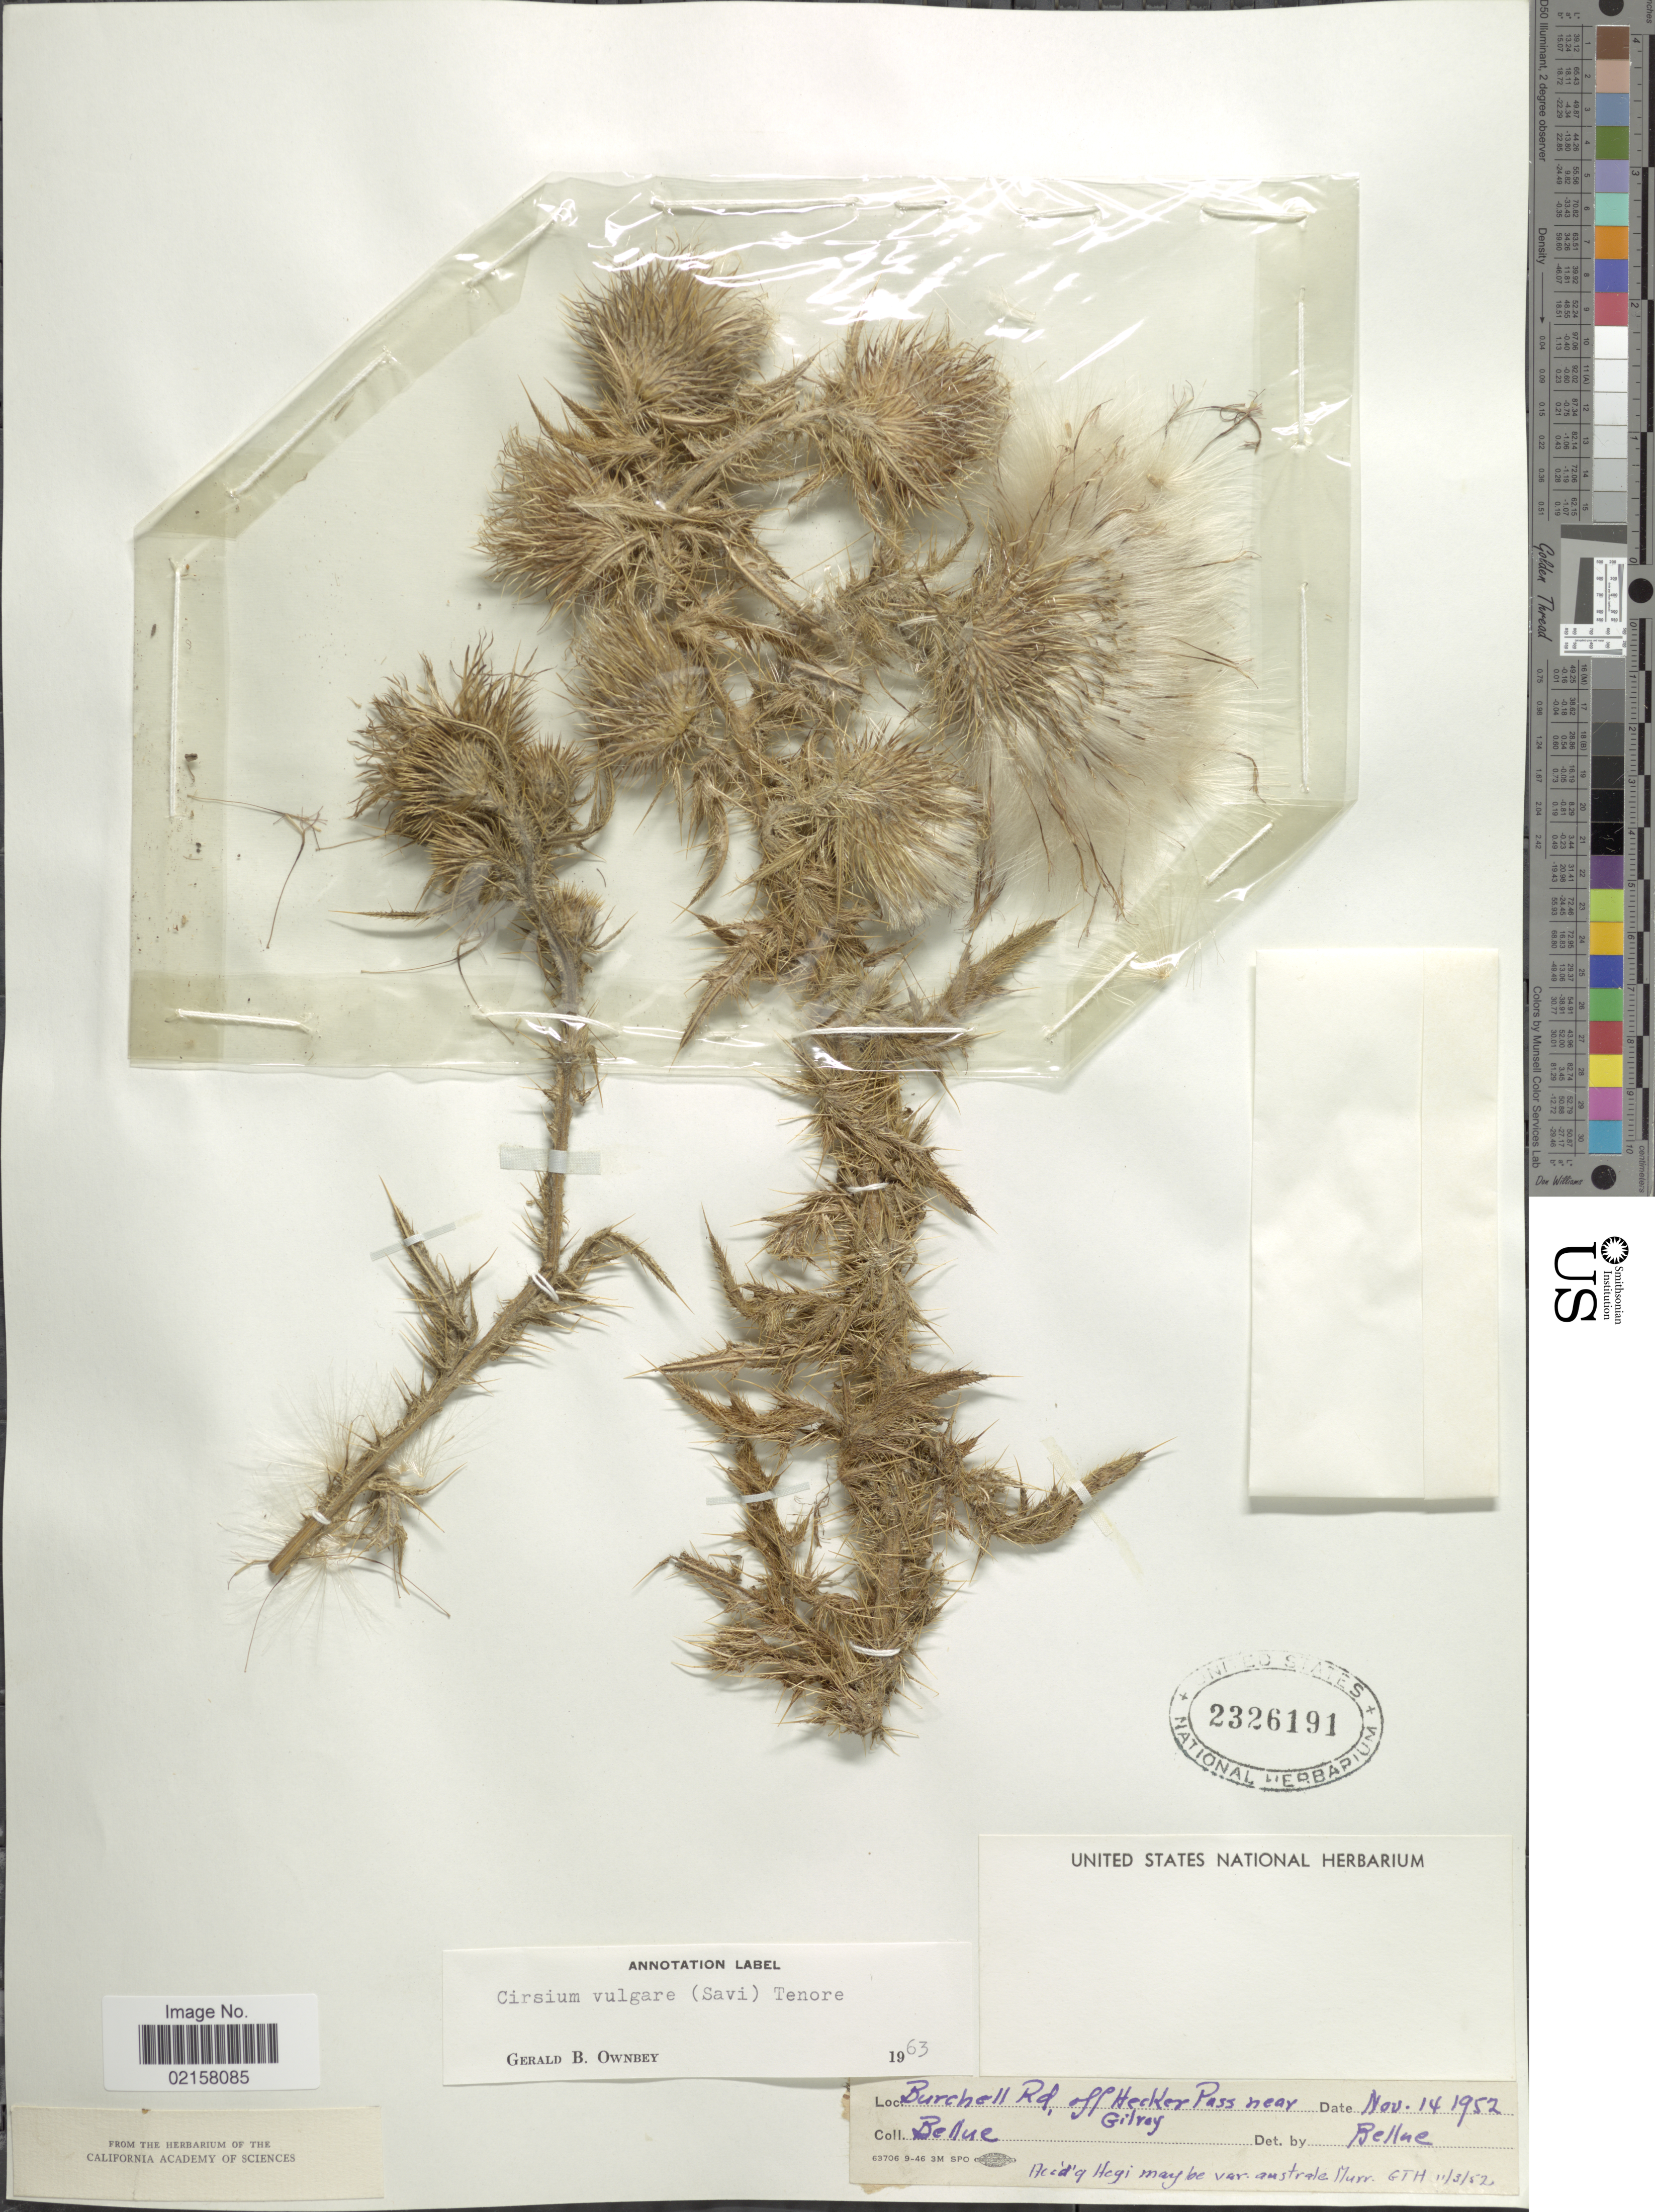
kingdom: Plantae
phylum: Tracheophyta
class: Magnoliopsida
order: Asterales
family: Asteraceae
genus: Cirsium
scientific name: Cirsium vulgare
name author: (Savi) Ten.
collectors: Bellue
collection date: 1952-11-14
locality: Burhell Rd, off Hecker Pass near Gilvey.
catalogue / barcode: US 2326191